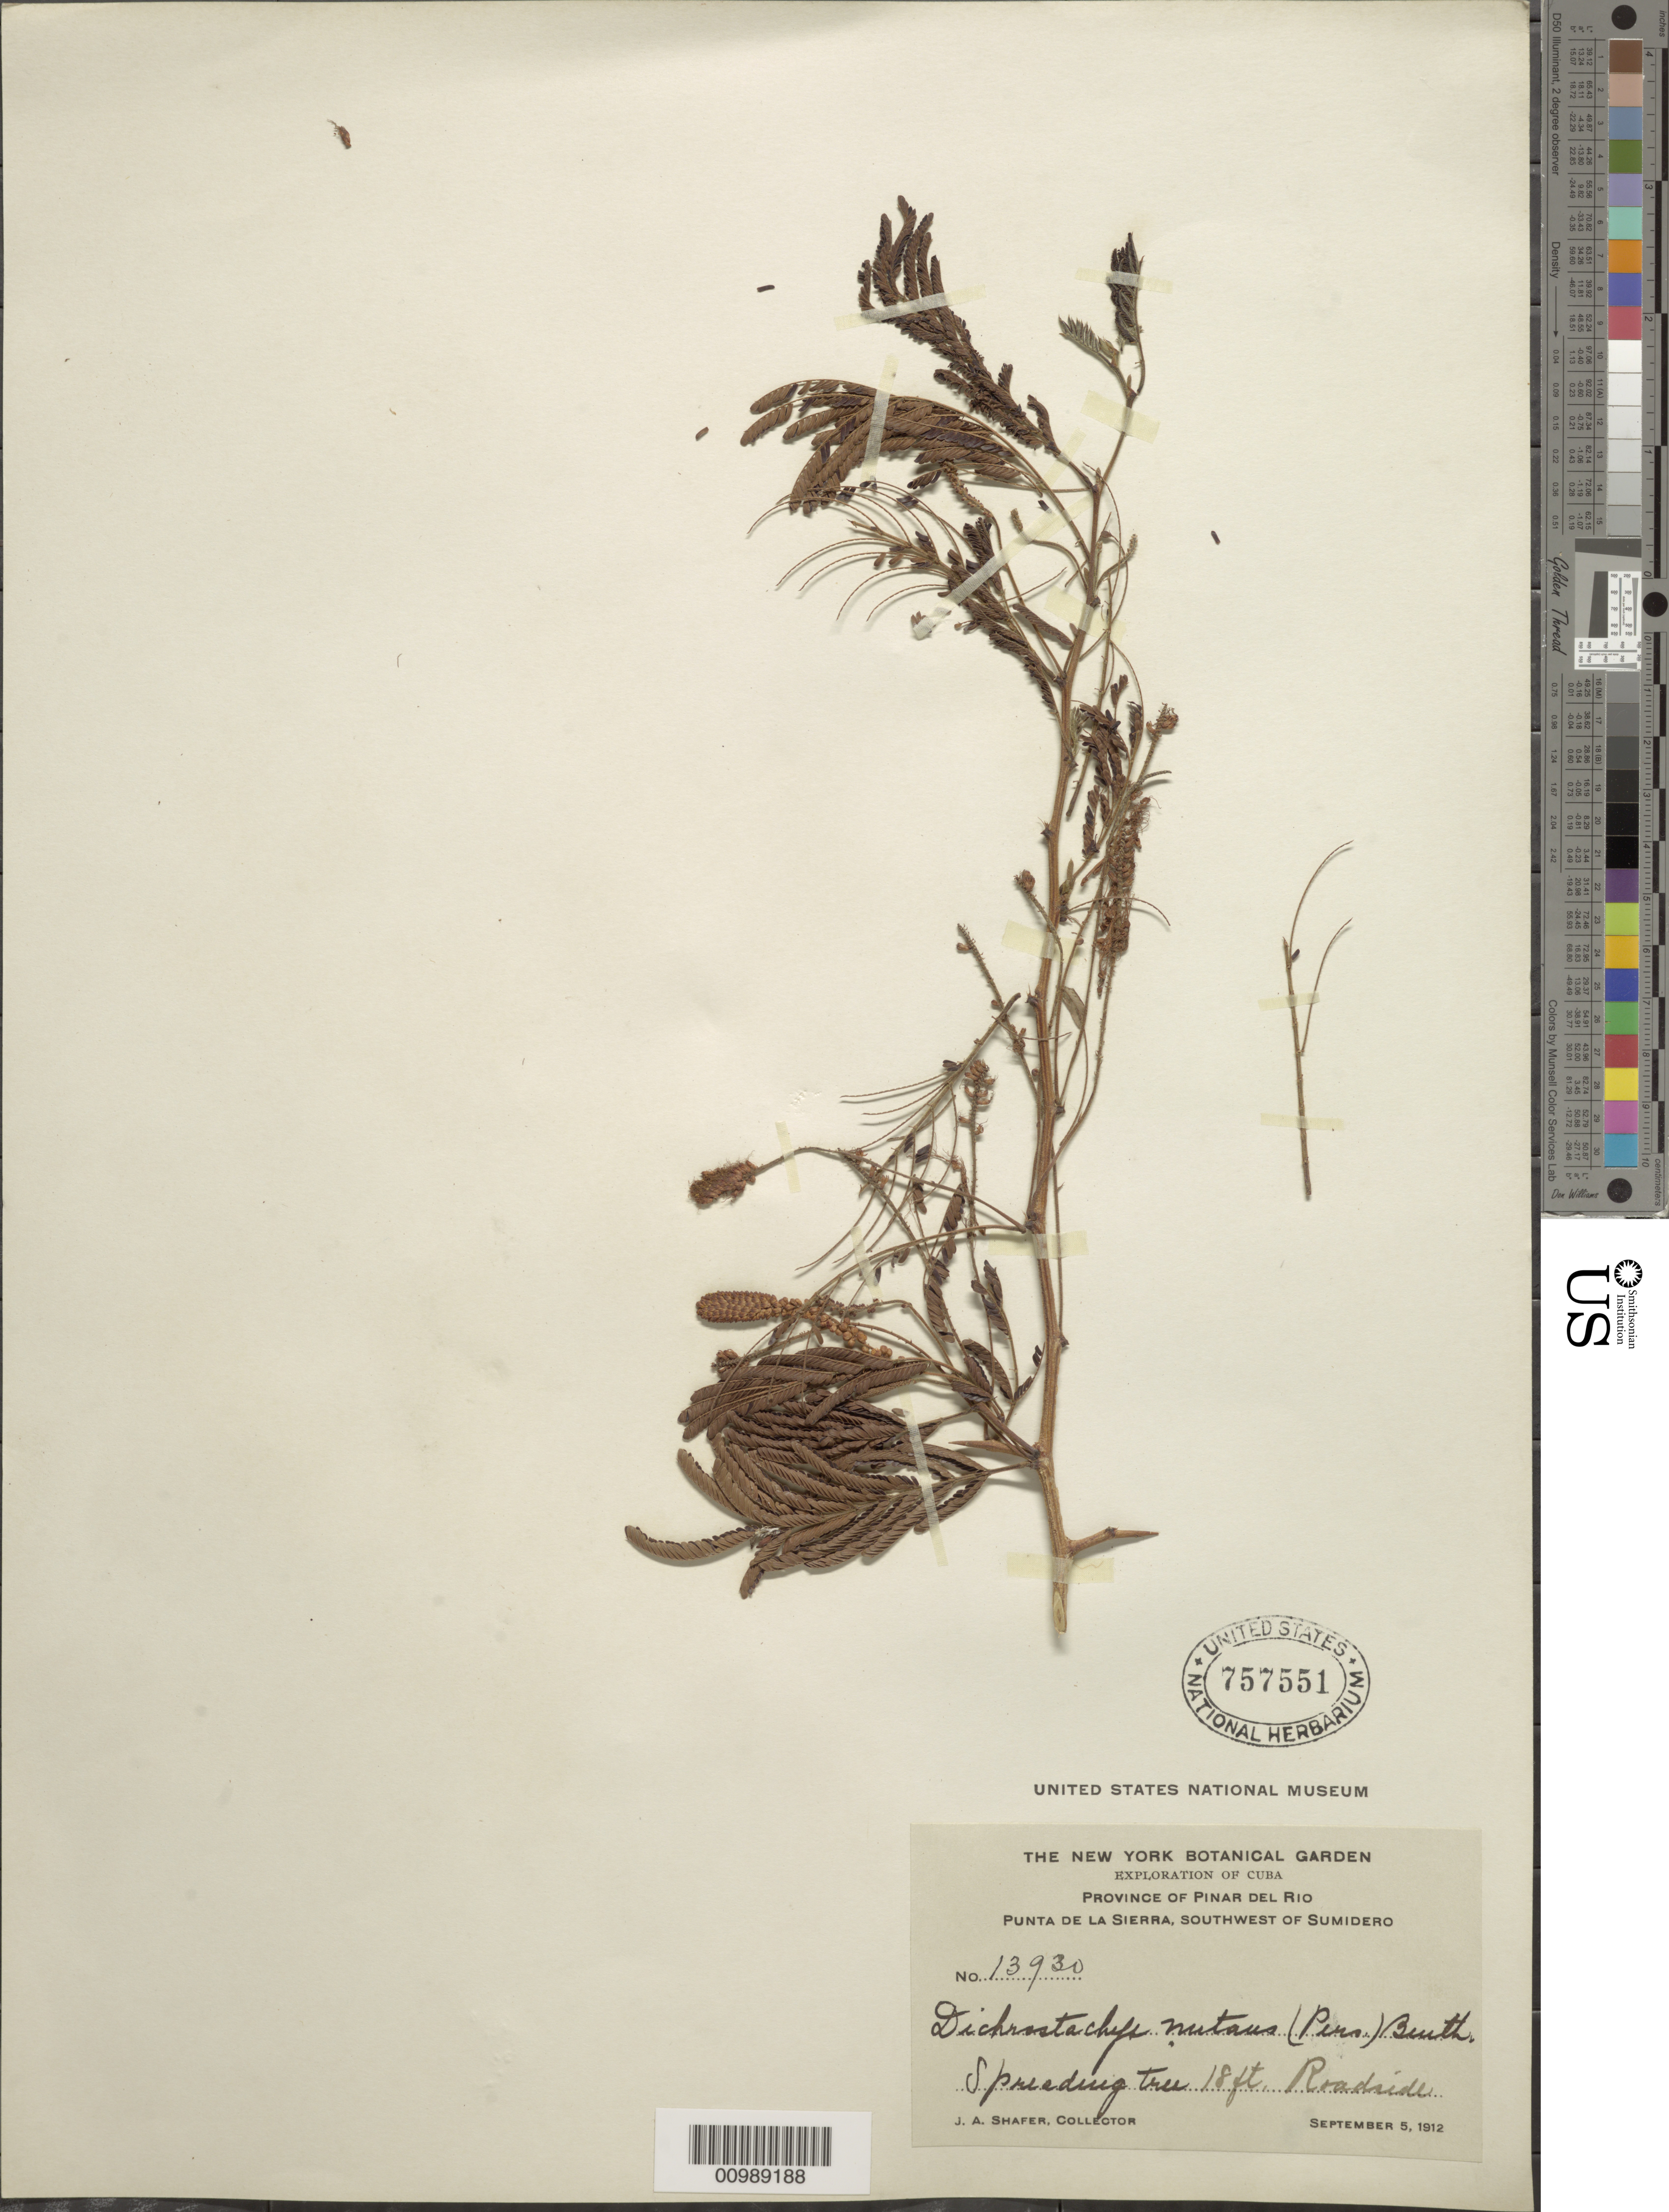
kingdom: Plantae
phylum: Tracheophyta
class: Magnoliopsida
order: Fabales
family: Fabaceae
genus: Dichrostachys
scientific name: Dichrostachys glomerata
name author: (Forssk.) Chiov.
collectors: J. A. Shafer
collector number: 13930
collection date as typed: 05 Sep 1912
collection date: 1912-09-05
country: Cuba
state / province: Pinar del Rio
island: Cuba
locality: Punta De La Sierra, SW of Sumidero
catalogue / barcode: US 757551